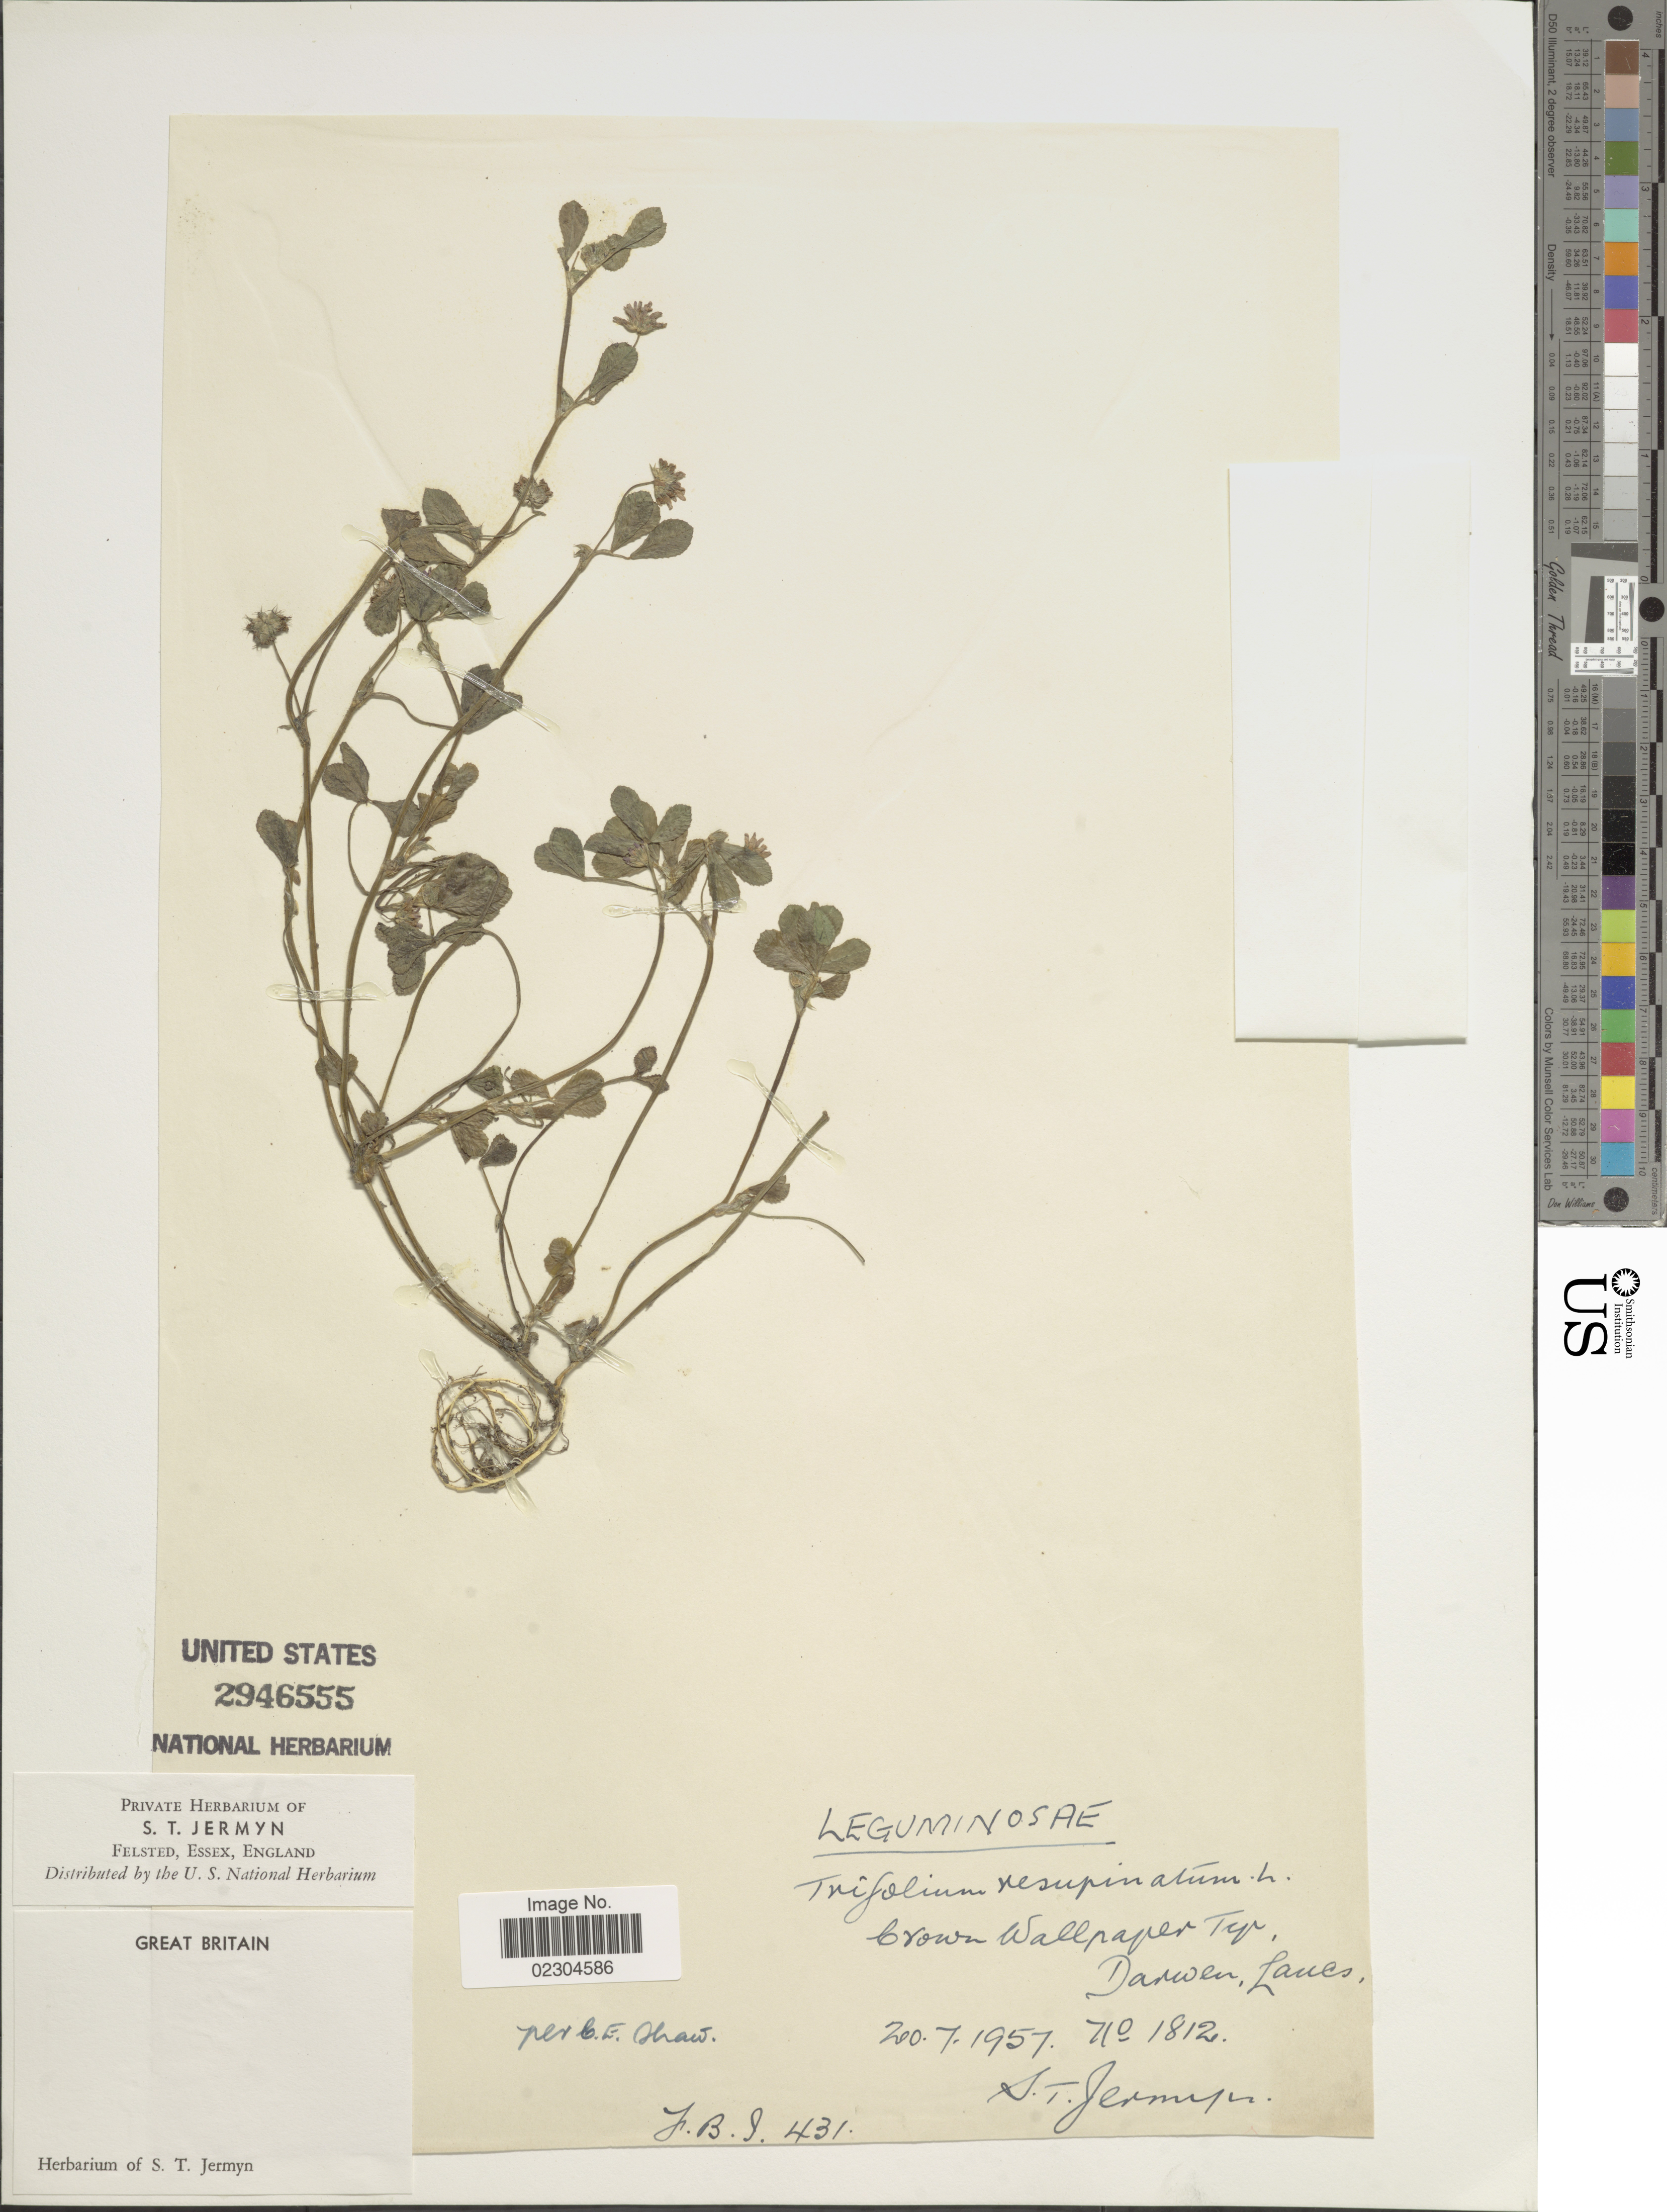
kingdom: Plantae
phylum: Tracheophyta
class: Magnoliopsida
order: Fabales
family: Fabaceae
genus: Trifolium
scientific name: Trifolium resupinatum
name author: L.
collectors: S. Jermyn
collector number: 1812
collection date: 1957-07-20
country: United Kingdom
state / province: England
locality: Crown Wallpayer Typ. Darwen, Laucs, Great Britain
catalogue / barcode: US 2946555